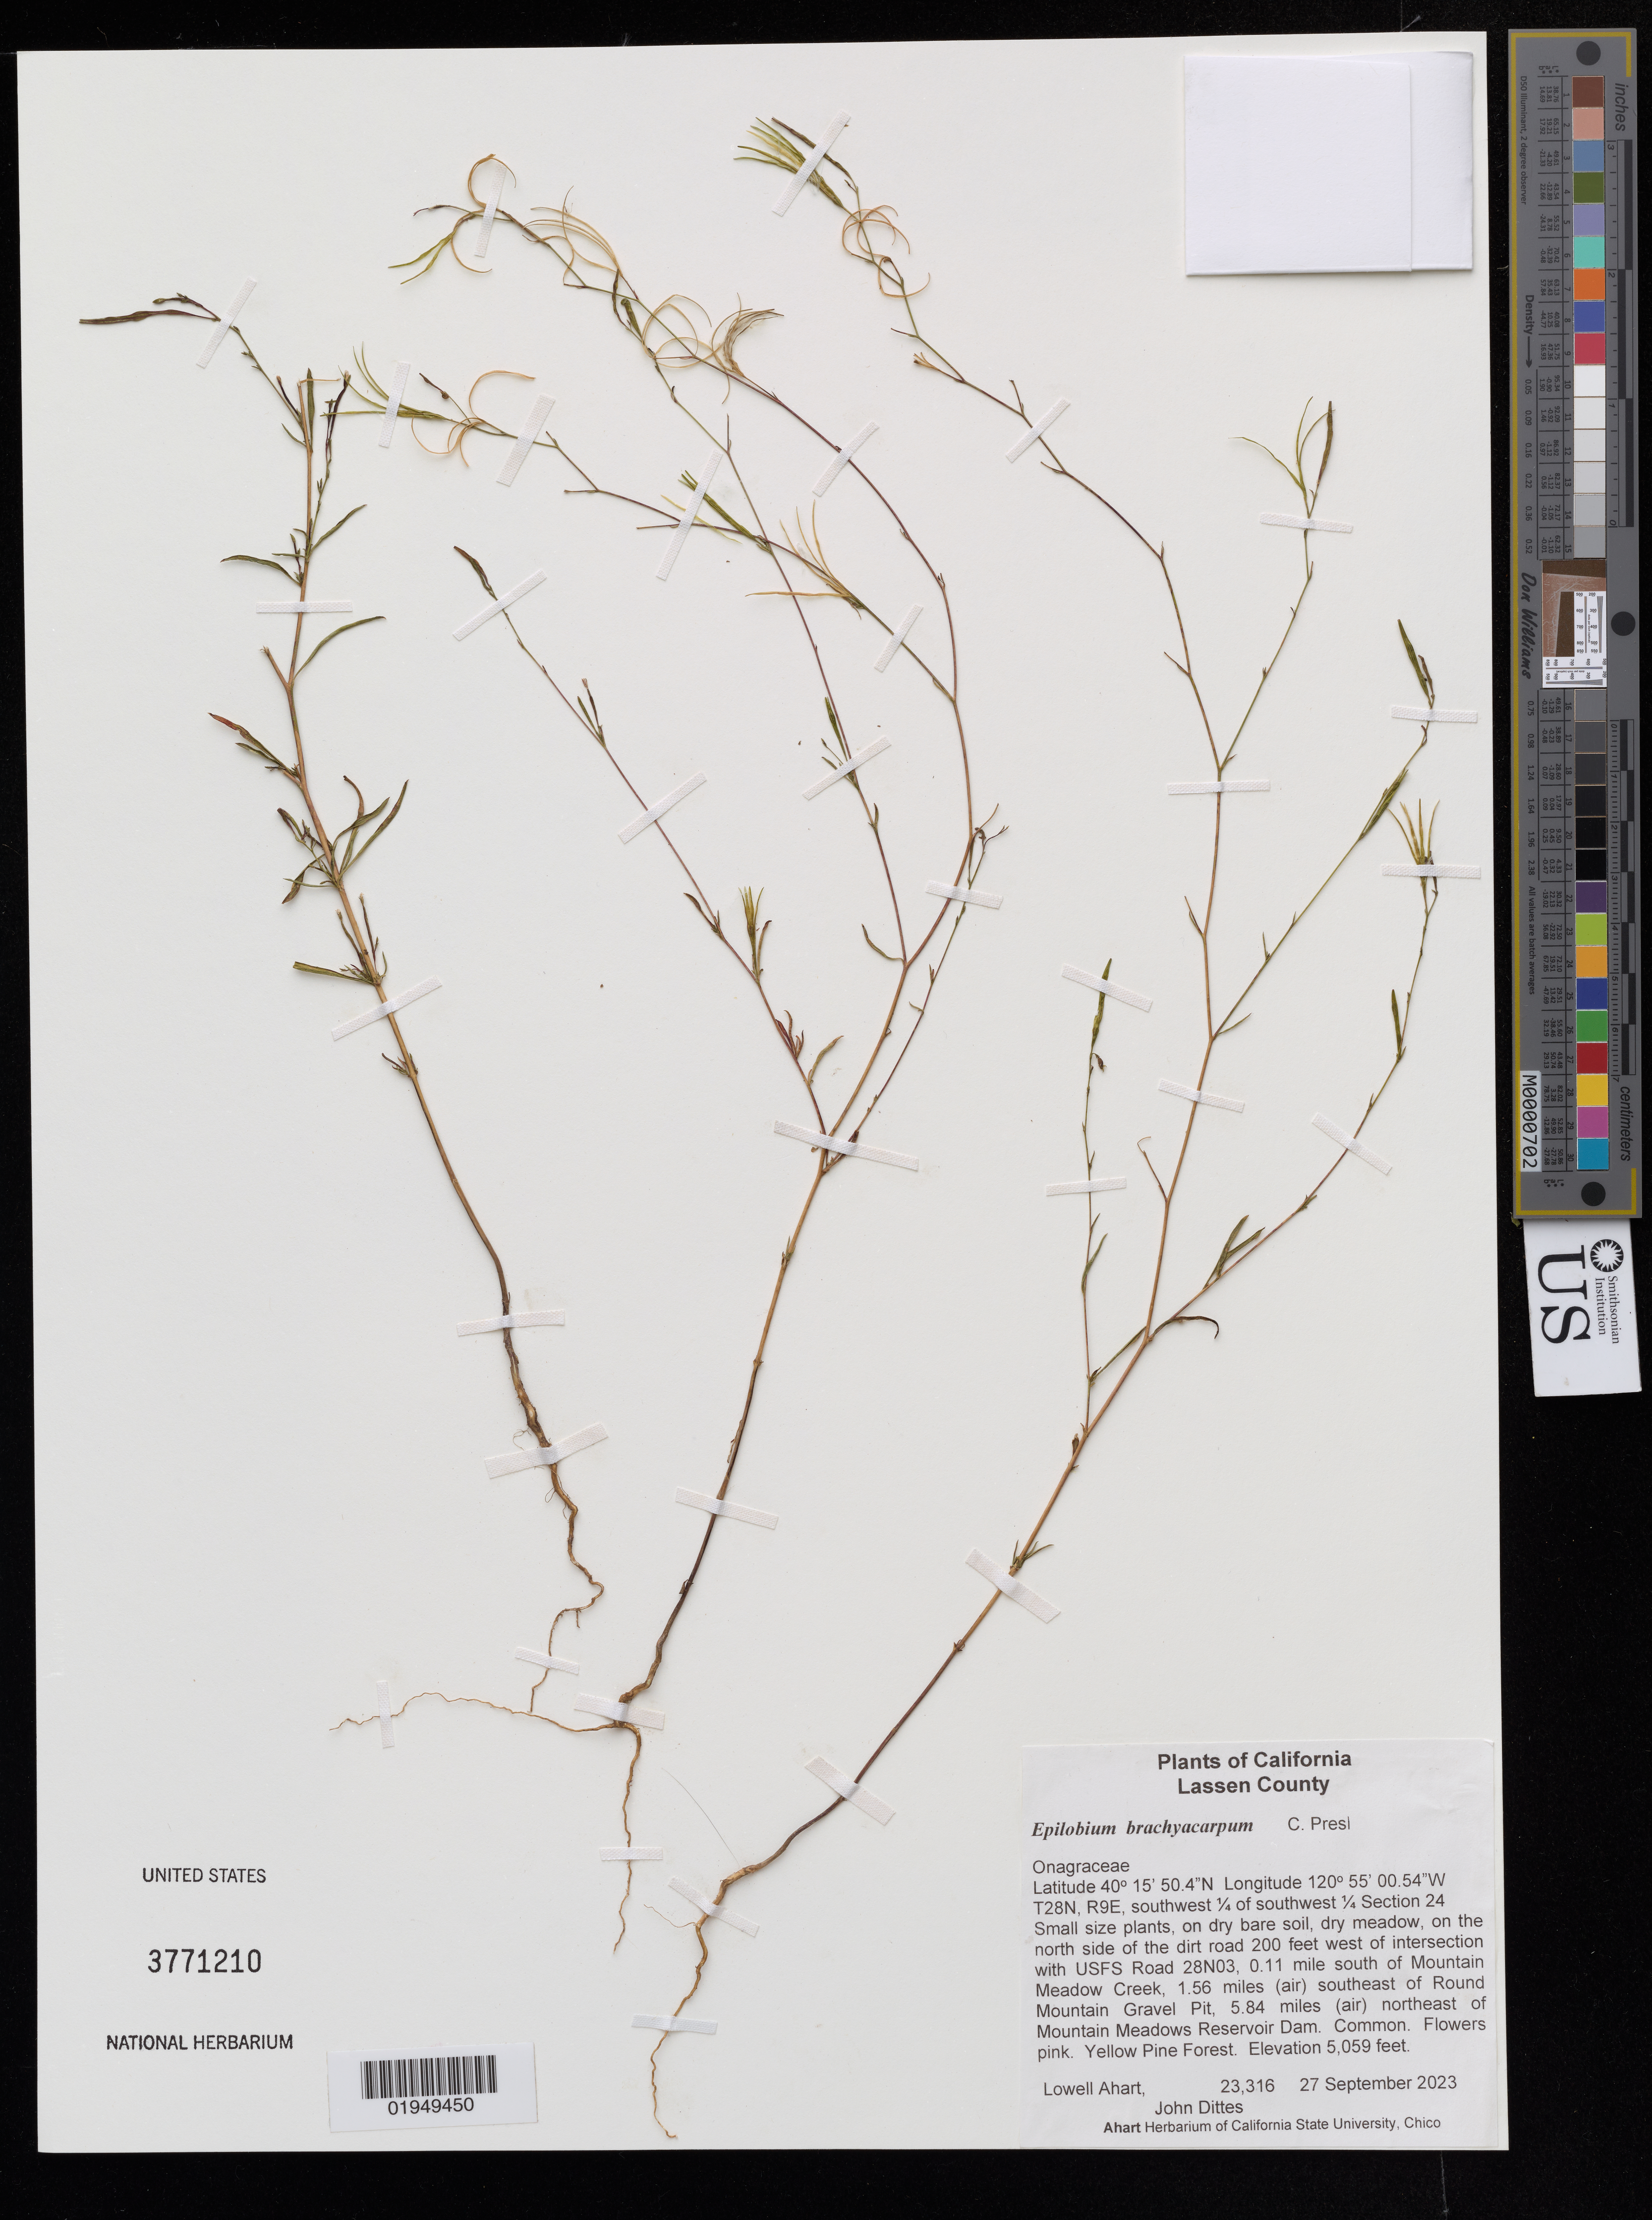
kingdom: Plantae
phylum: Tracheophyta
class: Magnoliopsida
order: Myrtales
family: Onagraceae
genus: Epilobium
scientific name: Epilobium brachycarpum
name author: C. Presl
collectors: L. Ahart & J. Dittes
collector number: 23316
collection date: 2023-09-27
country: United States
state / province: California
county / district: Lassen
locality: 200 feet W of intersection with USFS road 28N03, 0.11 mile S of Mountain Meadow Creek, 1.56 miles (air) NE of Mountain Meadows Reservoir Dam.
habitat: Yellow pine forest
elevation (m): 1542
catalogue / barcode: US 3771210